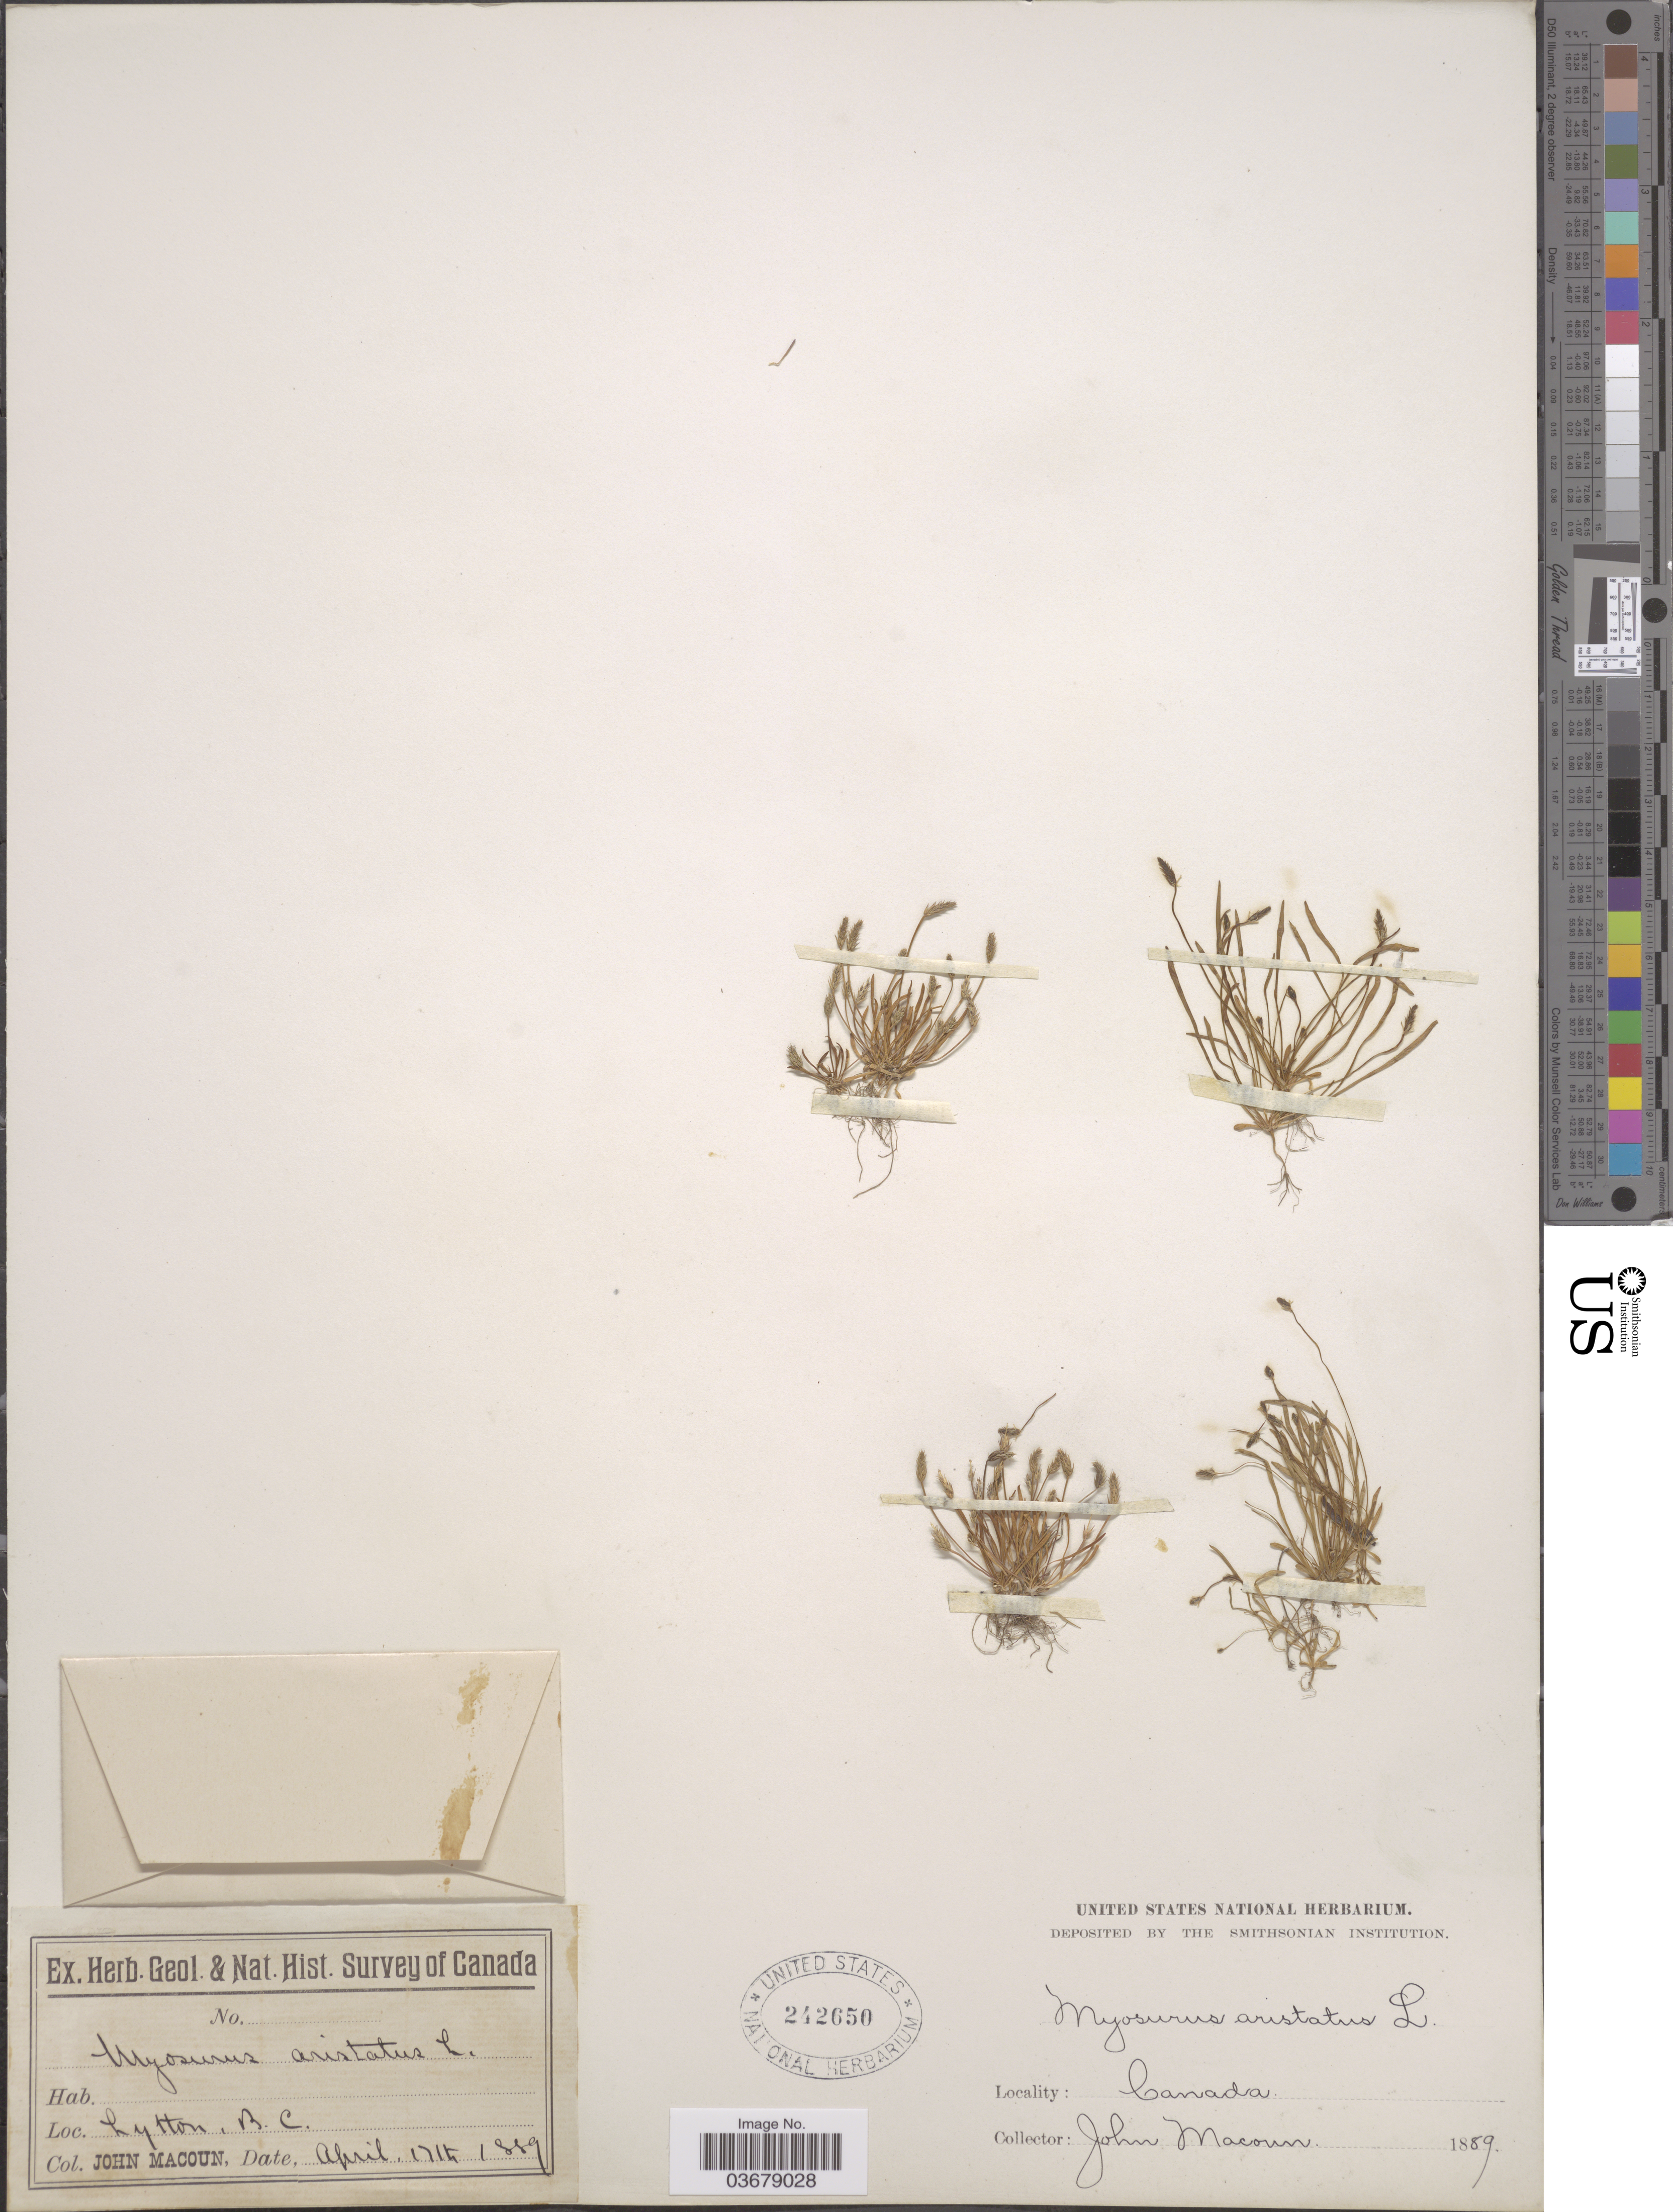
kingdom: Plantae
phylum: Tracheophyta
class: Magnoliopsida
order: Ranunculales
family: Ranunculaceae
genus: Myosurus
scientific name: Myosurus aristatus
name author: Benth.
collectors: J. Macoun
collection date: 1889-04-17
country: Canada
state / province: British Columbia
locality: Lytton.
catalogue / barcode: US 242650